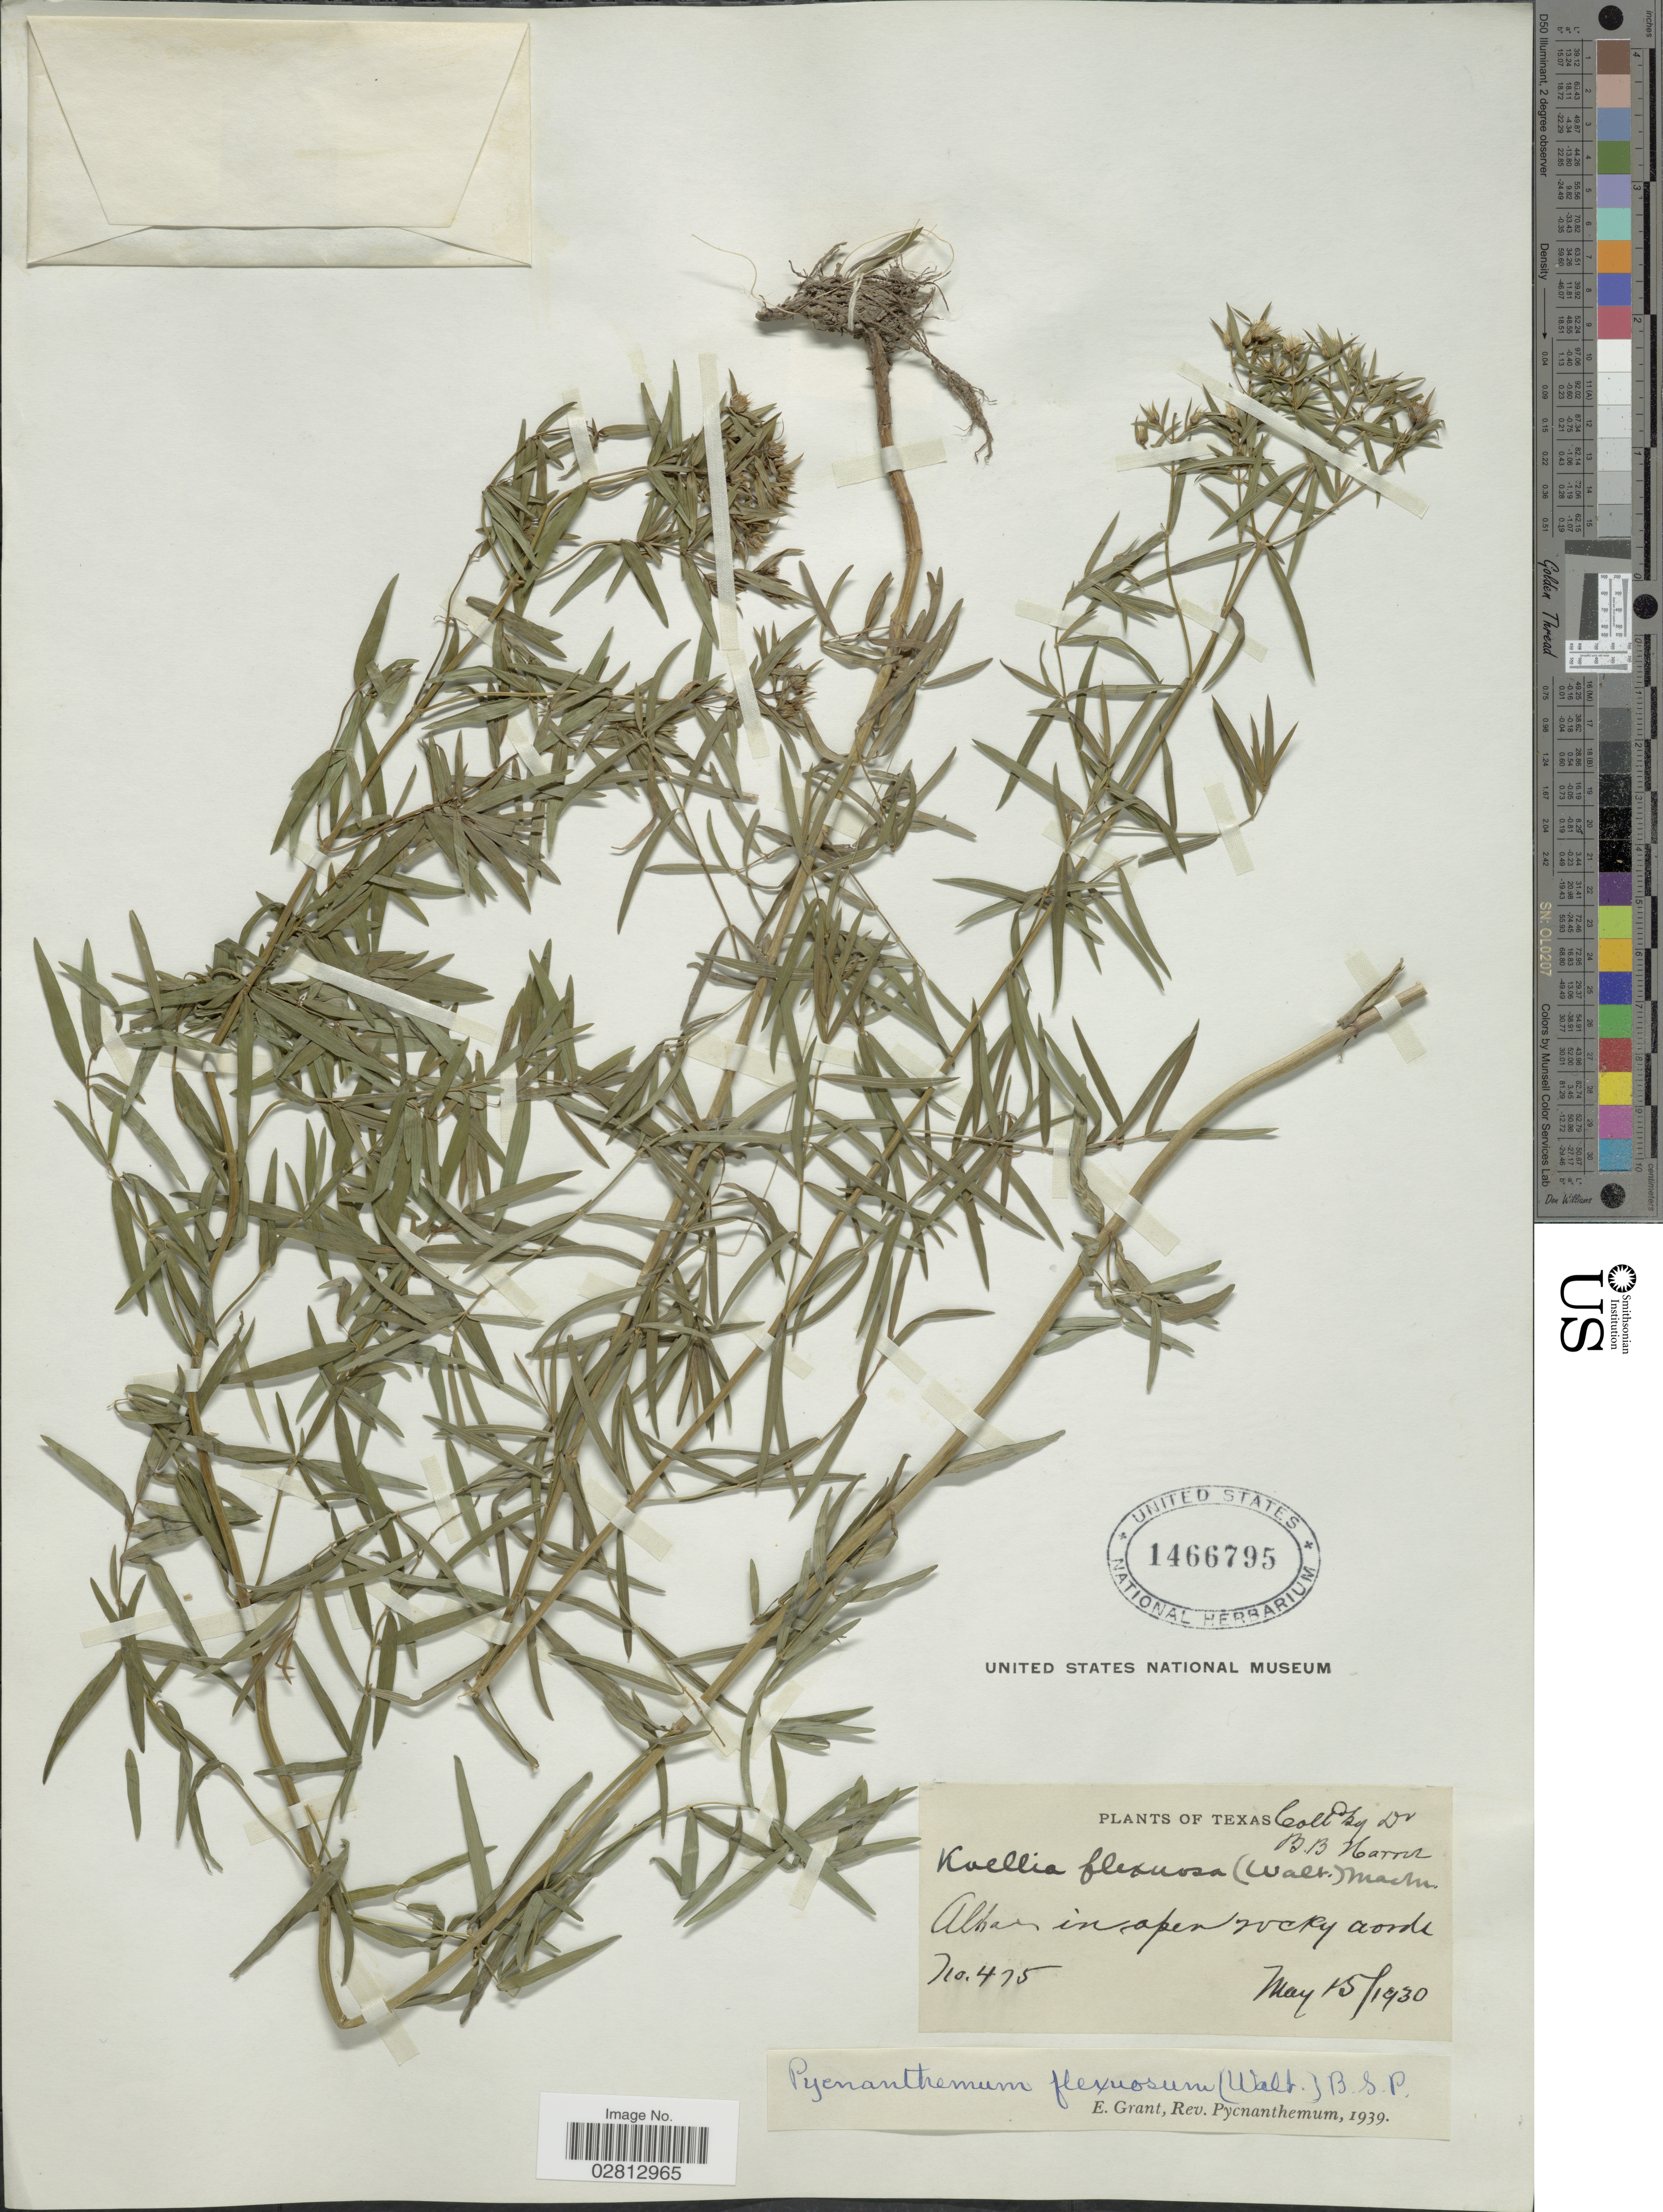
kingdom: Plantae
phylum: Tracheophyta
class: Magnoliopsida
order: Lamiales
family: Lamiaceae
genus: Pycnanthemum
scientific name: Pycnanthemum tenuifolium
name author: Schrad.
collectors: B. B. Harris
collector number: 475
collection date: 1930-05-15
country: United States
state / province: Texas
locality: Alba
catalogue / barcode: US 1466795